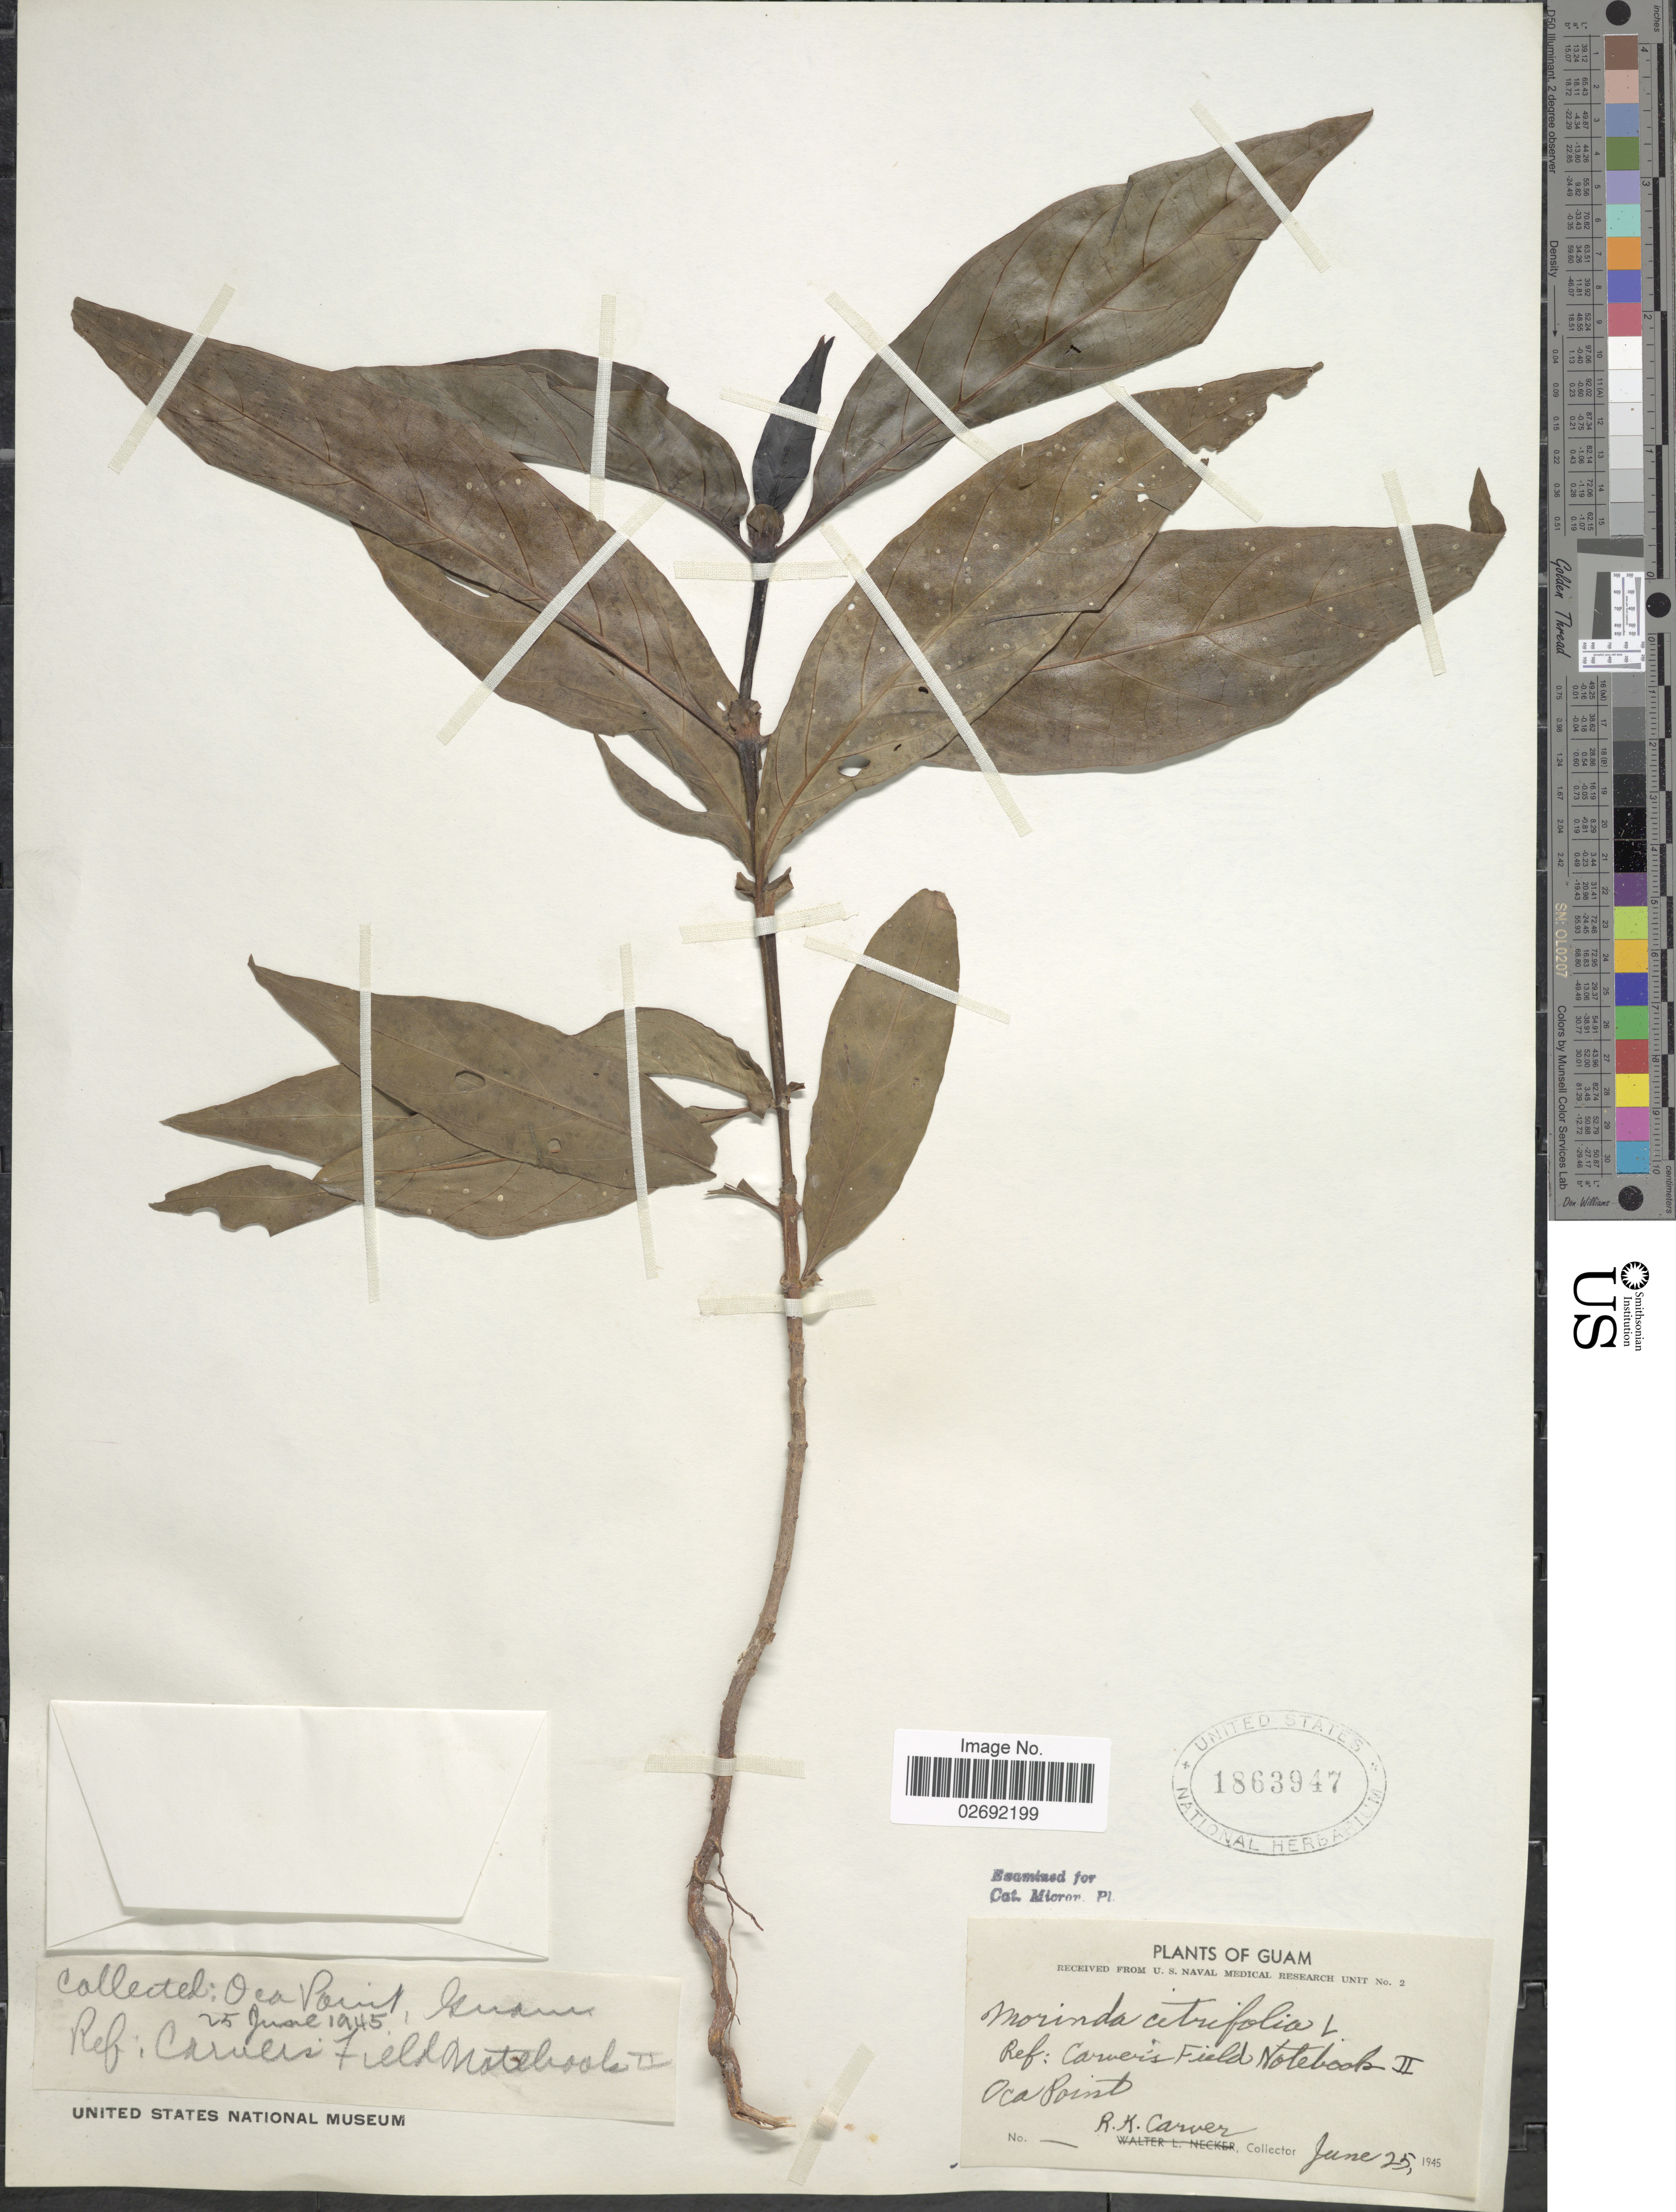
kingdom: Plantae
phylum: Tracheophyta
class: Magnoliopsida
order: Gentianales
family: Rubiaceae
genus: Morinda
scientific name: Morinda citrifolia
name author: L.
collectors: R. Carver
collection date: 1945-06-25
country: Guam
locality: Oca Point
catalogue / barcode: US 1863947